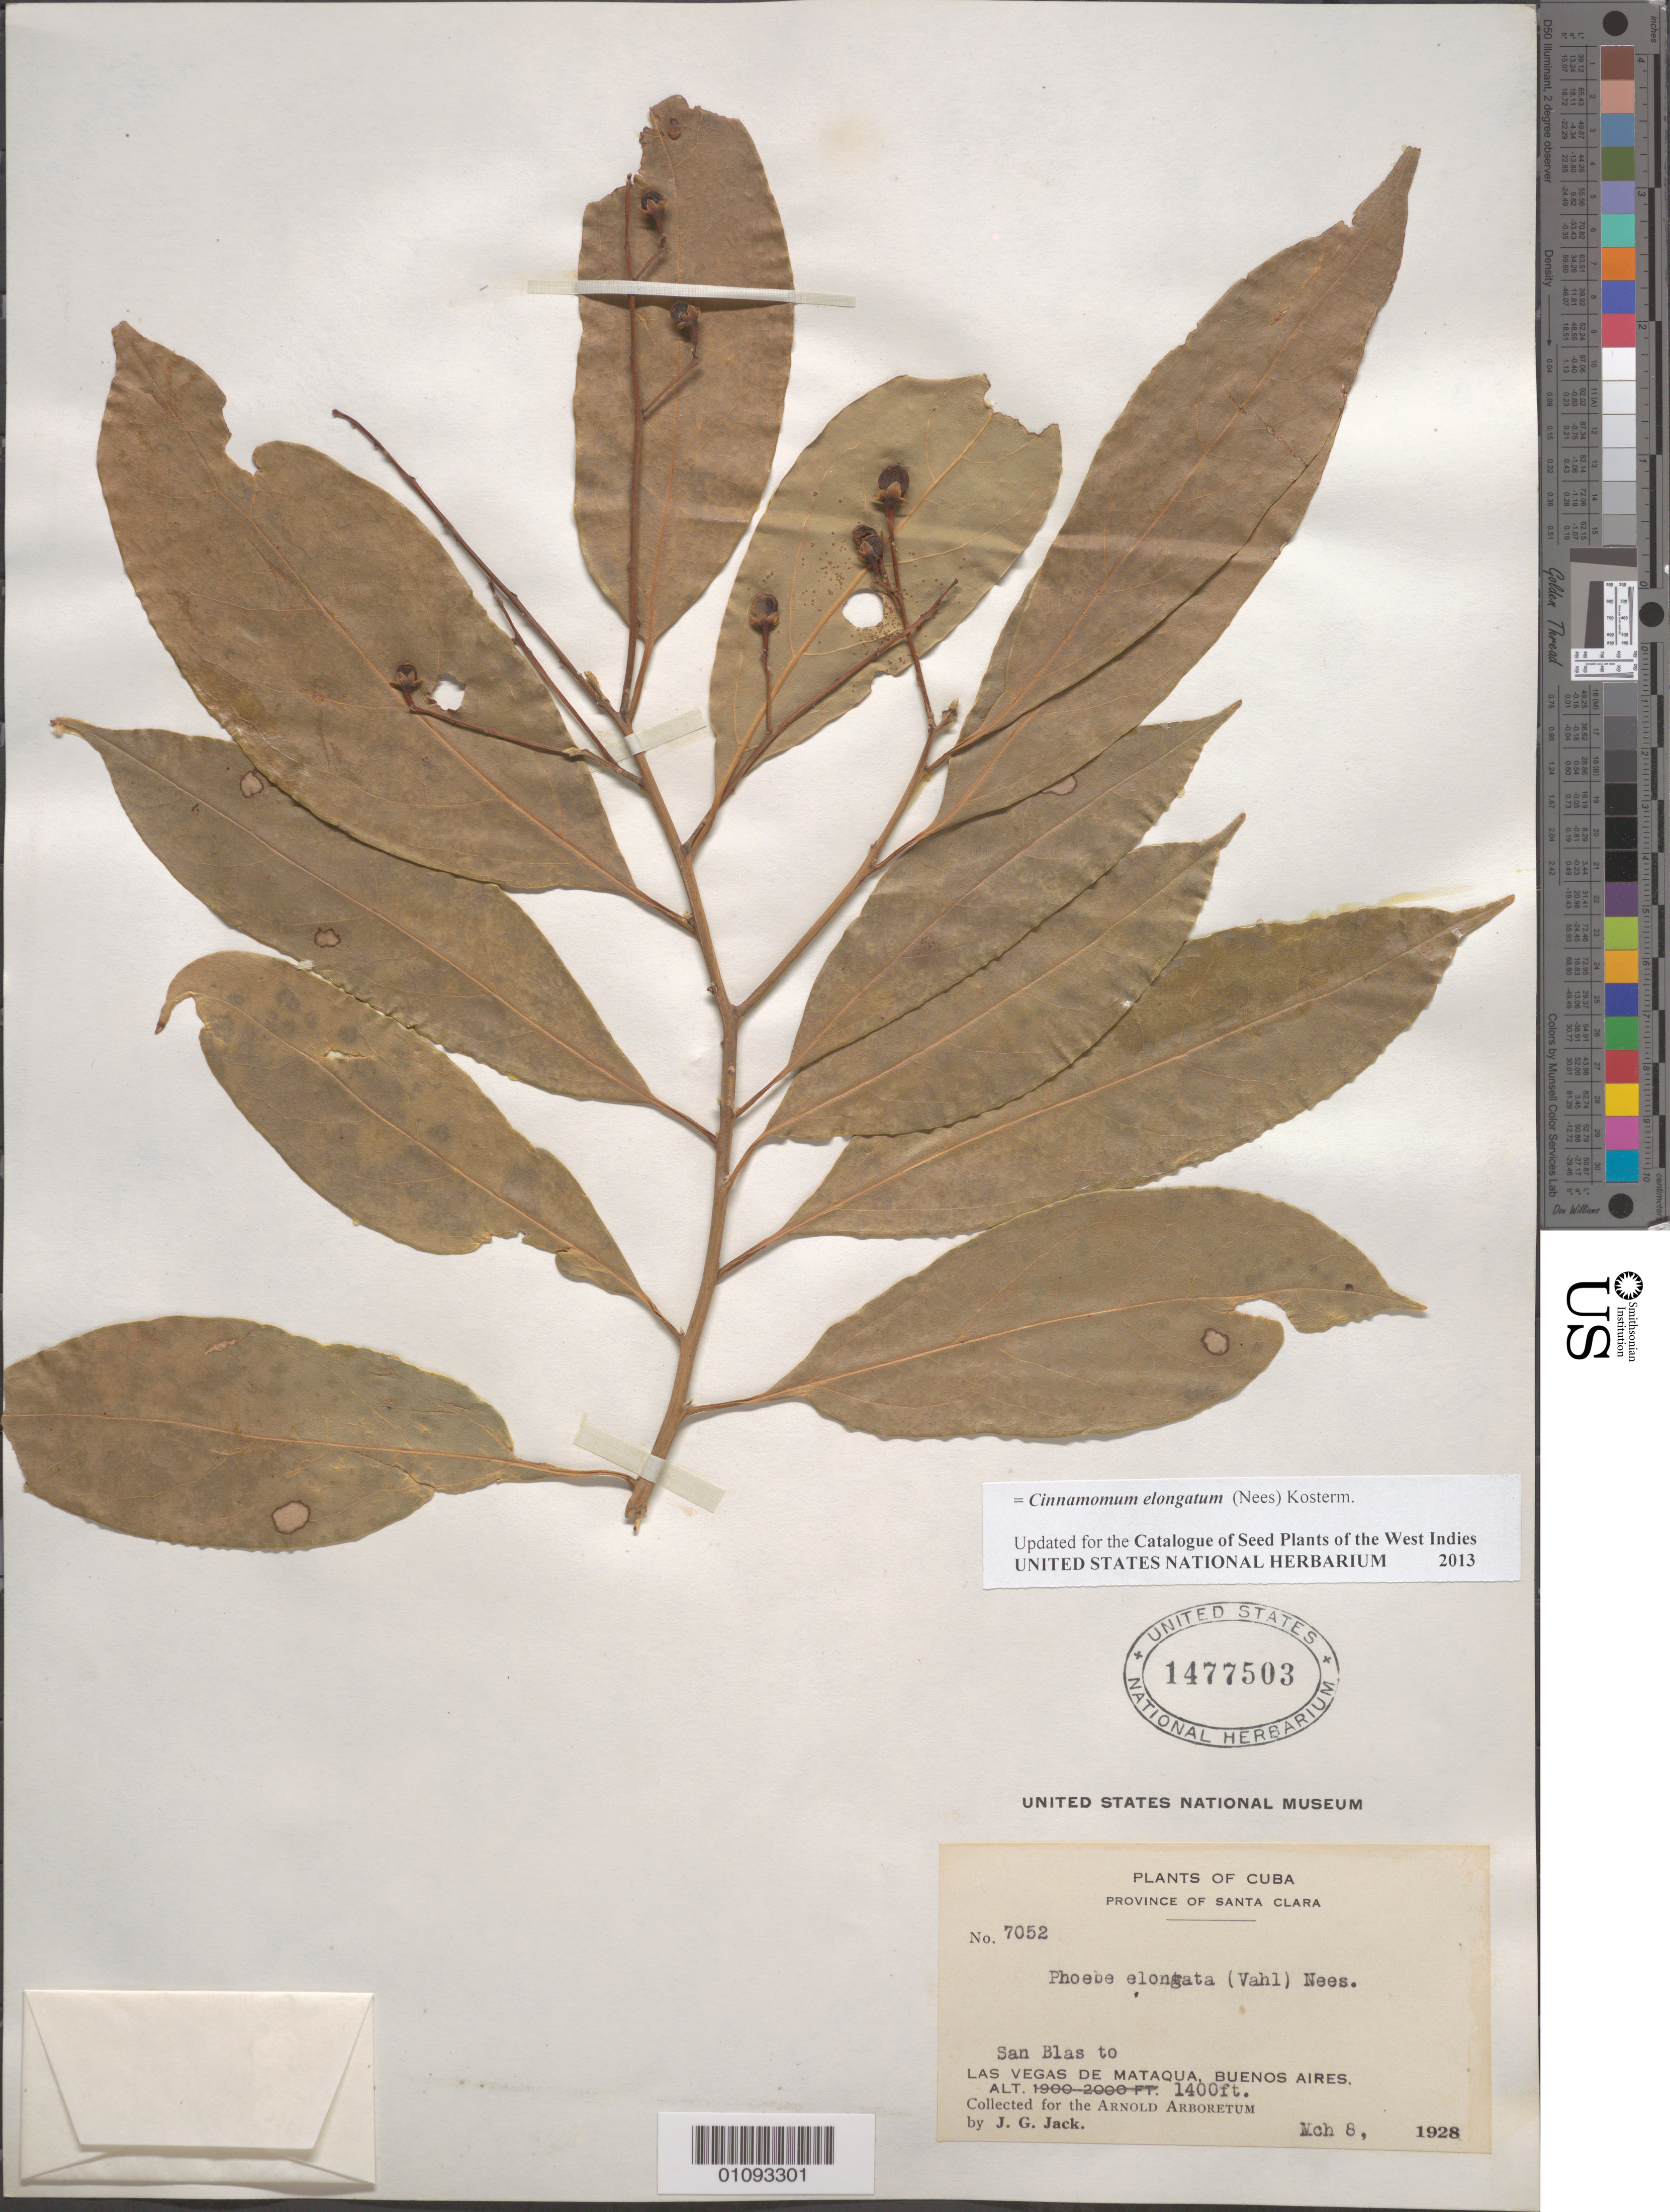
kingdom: Plantae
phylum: Tracheophyta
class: Magnoliopsida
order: Laurales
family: Lauraceae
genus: Phoebe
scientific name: Phoebe elongata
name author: (Vahl) Nees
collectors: J. G. Jack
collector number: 7052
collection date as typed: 08 Mar 1928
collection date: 1928-03-08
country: Cuba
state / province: Matanzas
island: Cuba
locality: Las Vegas de Mataqua, Buenos Aires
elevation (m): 427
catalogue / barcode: US 1477503